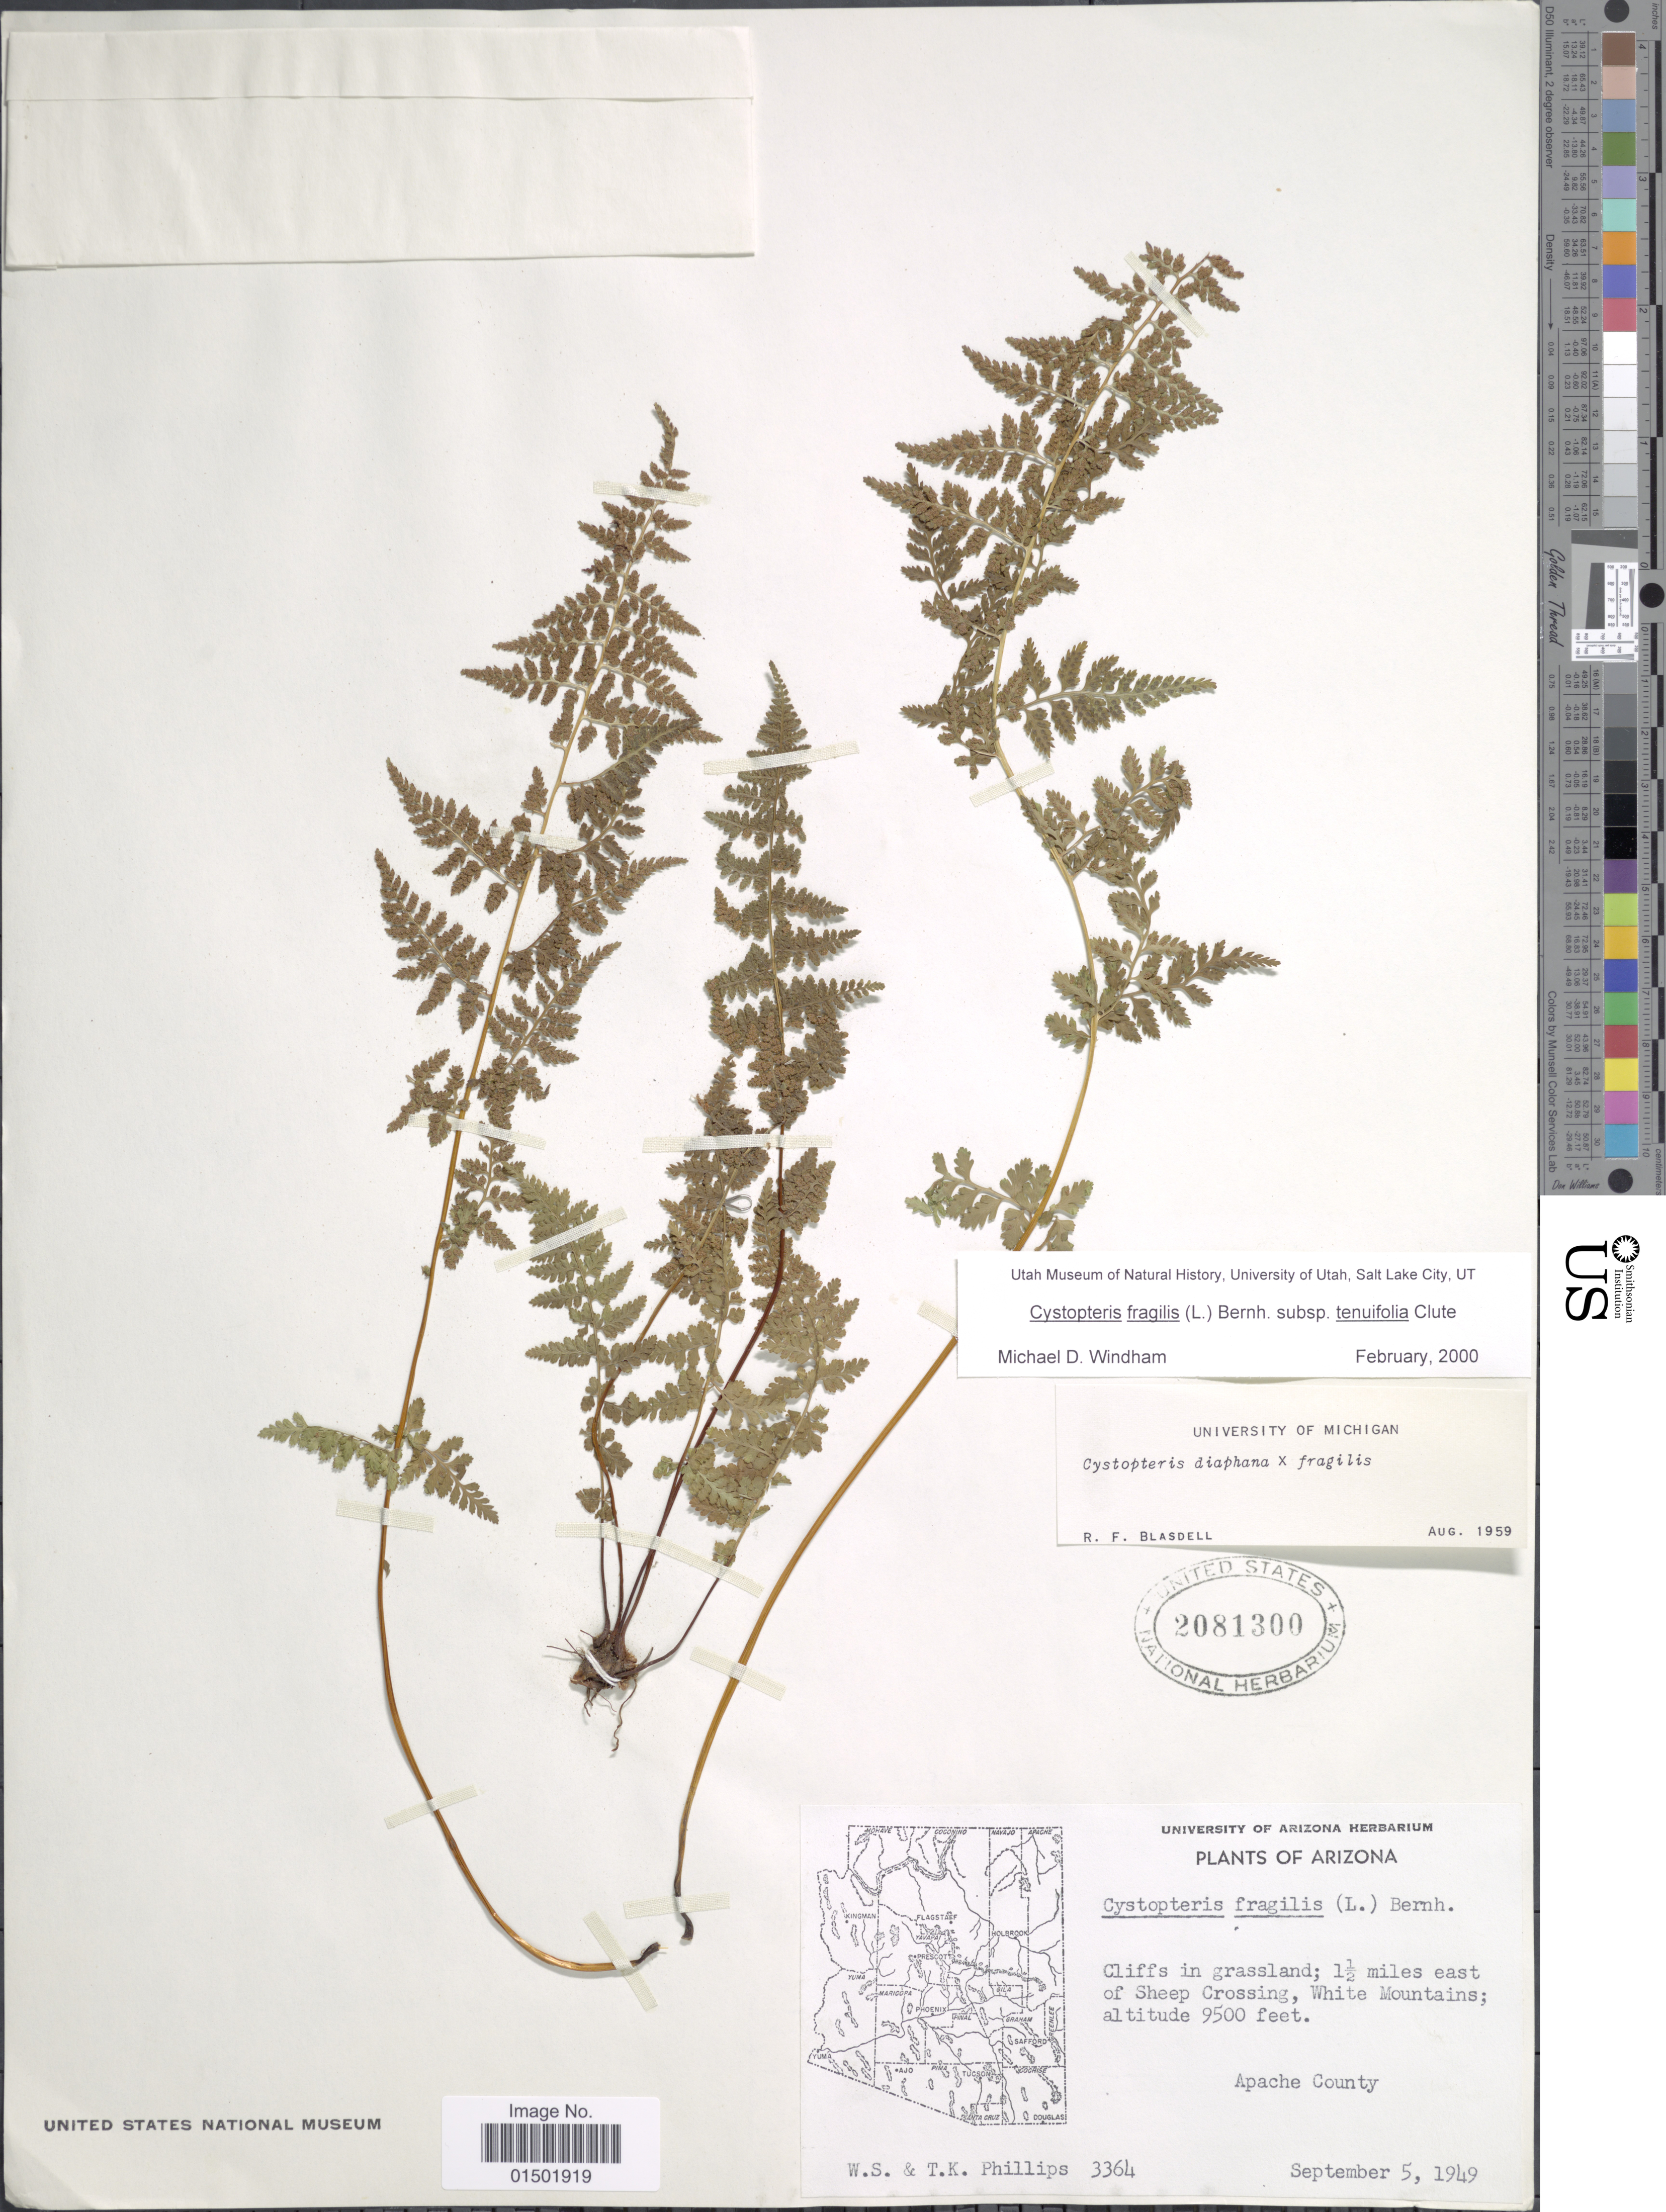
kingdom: Plantae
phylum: Tracheophyta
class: Polypodiopsida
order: Polypodiales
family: Cystopteridaceae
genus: Cystopteris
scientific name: Cystopteris fragilis var. tenuifolia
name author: (Clute) M. Broun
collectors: W. S. Phillips & T. K. Phillips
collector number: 3364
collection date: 1949-09-05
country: United States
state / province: Arizona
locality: Cliffs in grassland; 1 1/2 miles east of Sheep Crossing, White Mountains. Apache County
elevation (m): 290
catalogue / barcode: US 2081300